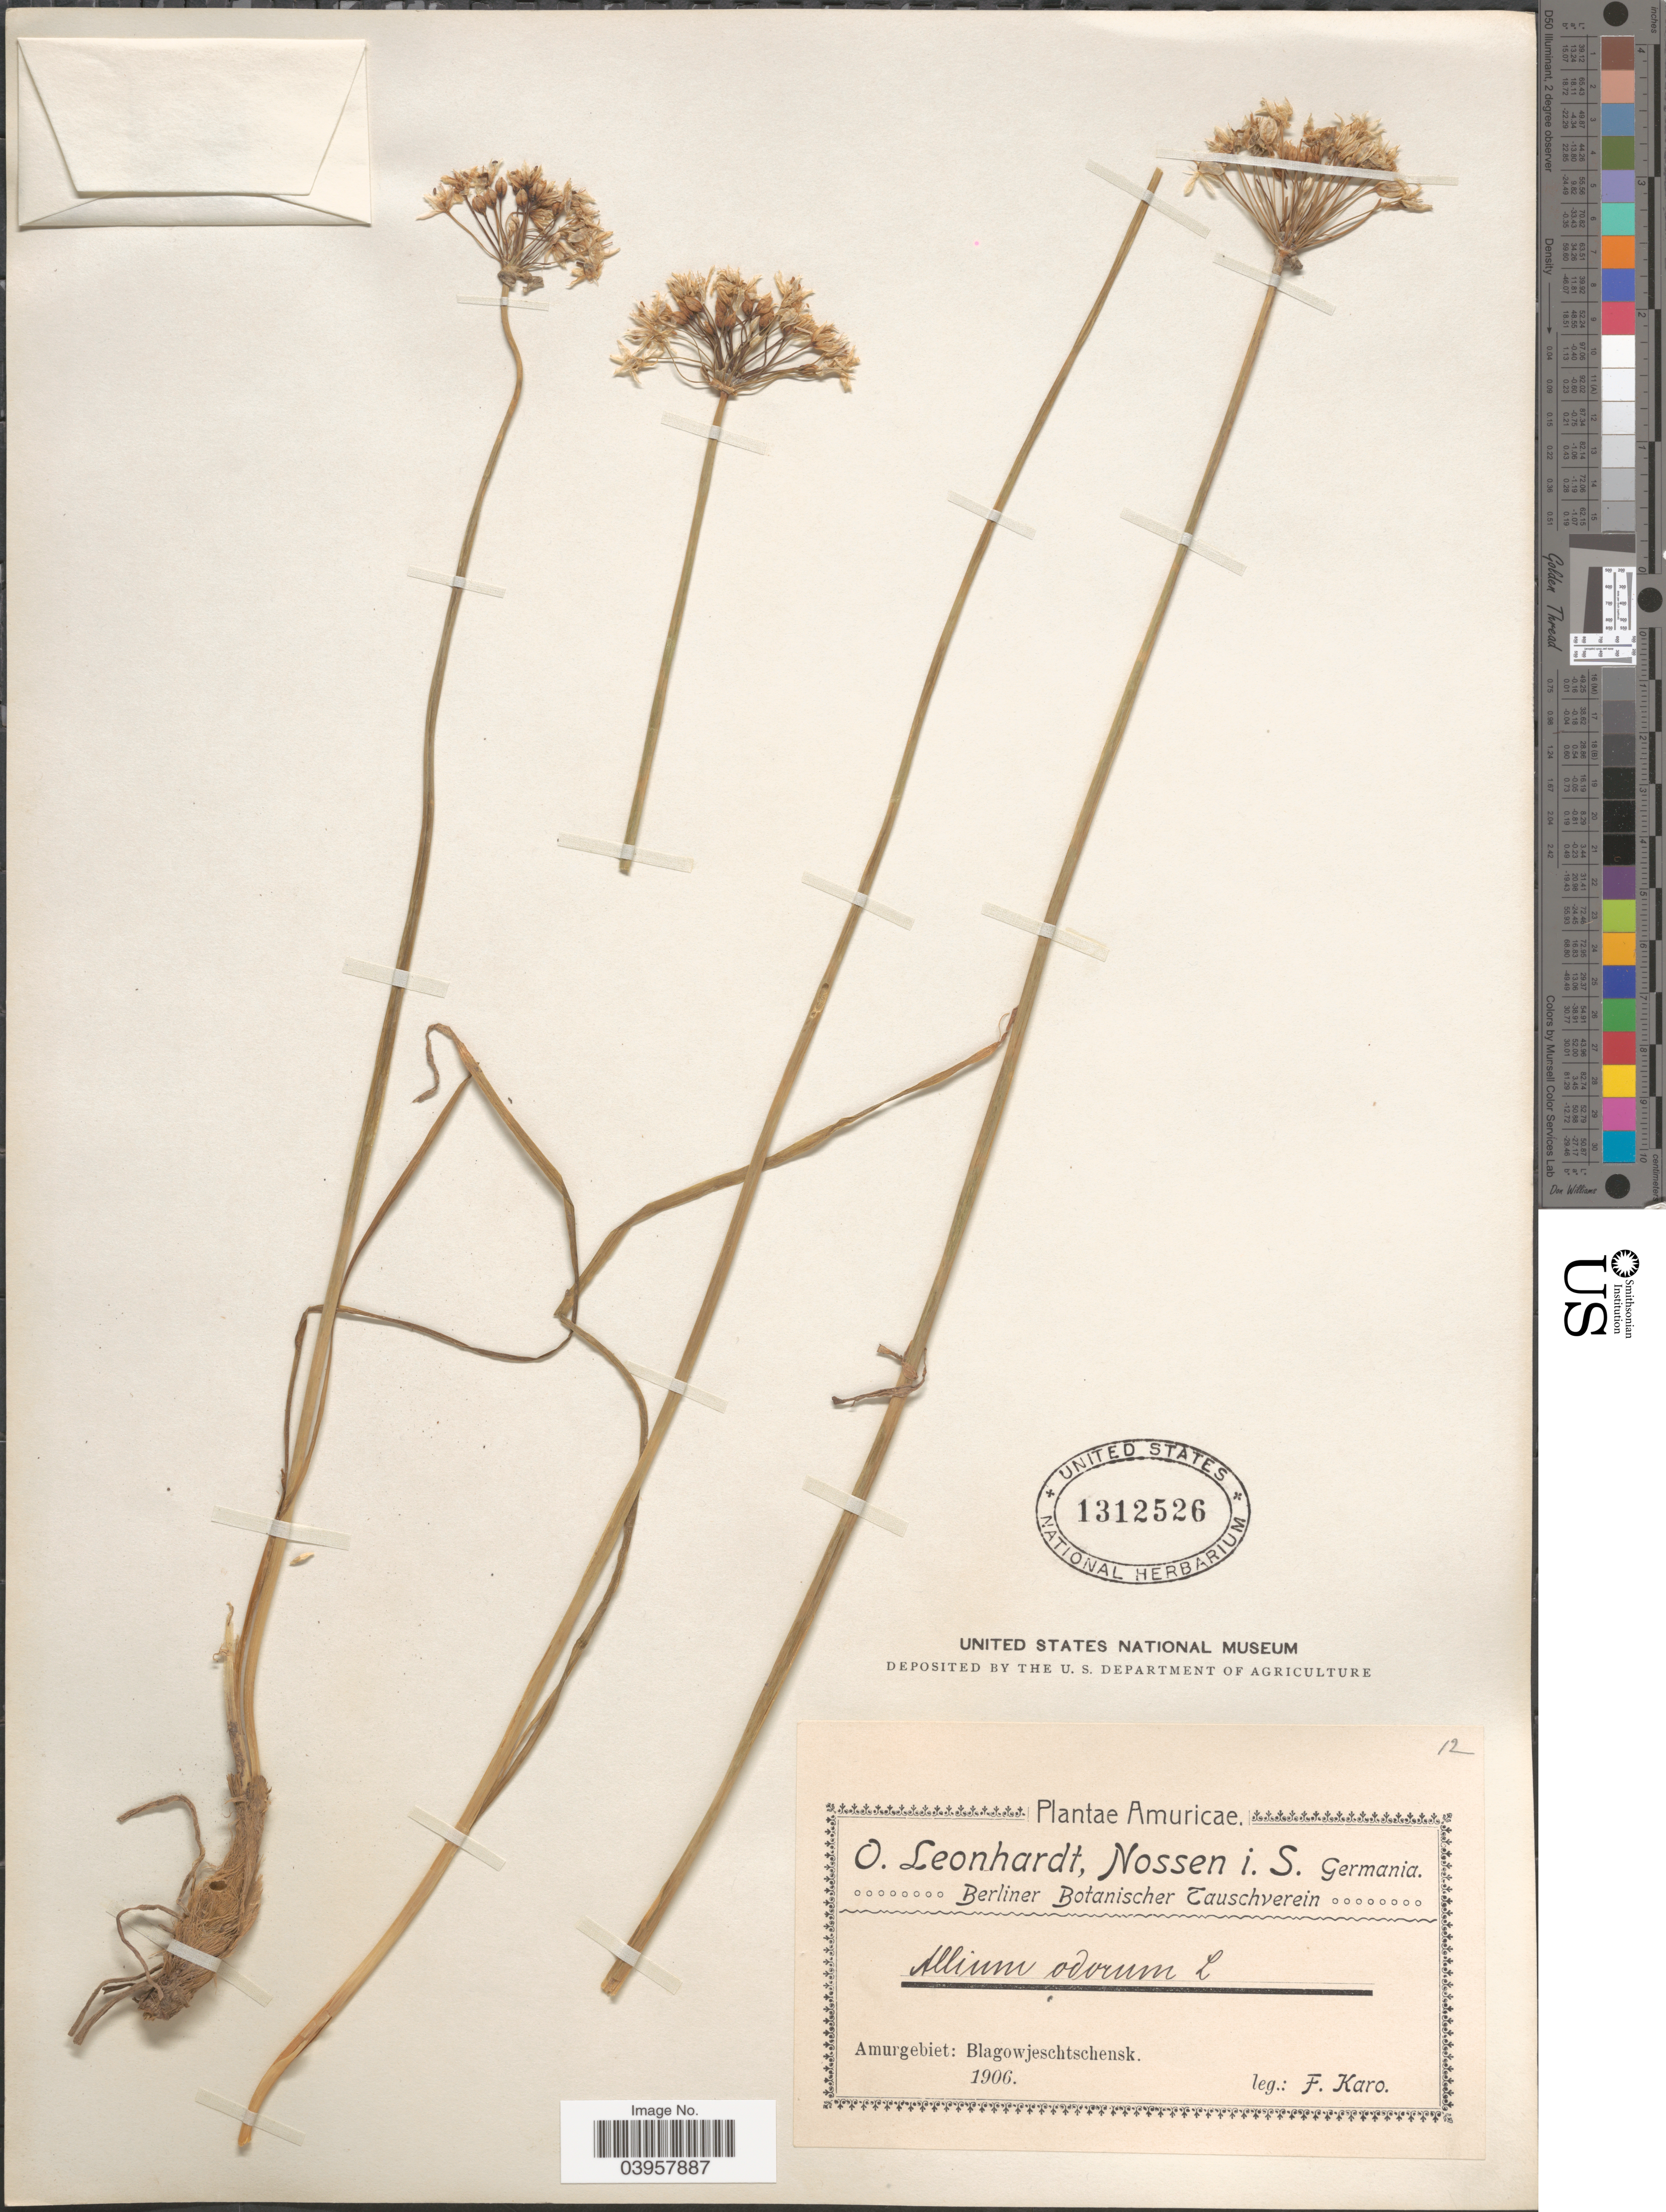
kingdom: Plantae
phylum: Tracheophyta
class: Liliopsida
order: Asparagales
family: Amaryllidaceae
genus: Allium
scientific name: Allium ramosum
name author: L.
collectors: F. Karo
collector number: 12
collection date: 1906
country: Russian Federation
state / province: Amur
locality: Amuricae. Amurgebiet: Blagowjeschtschensk.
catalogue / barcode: US 1312526